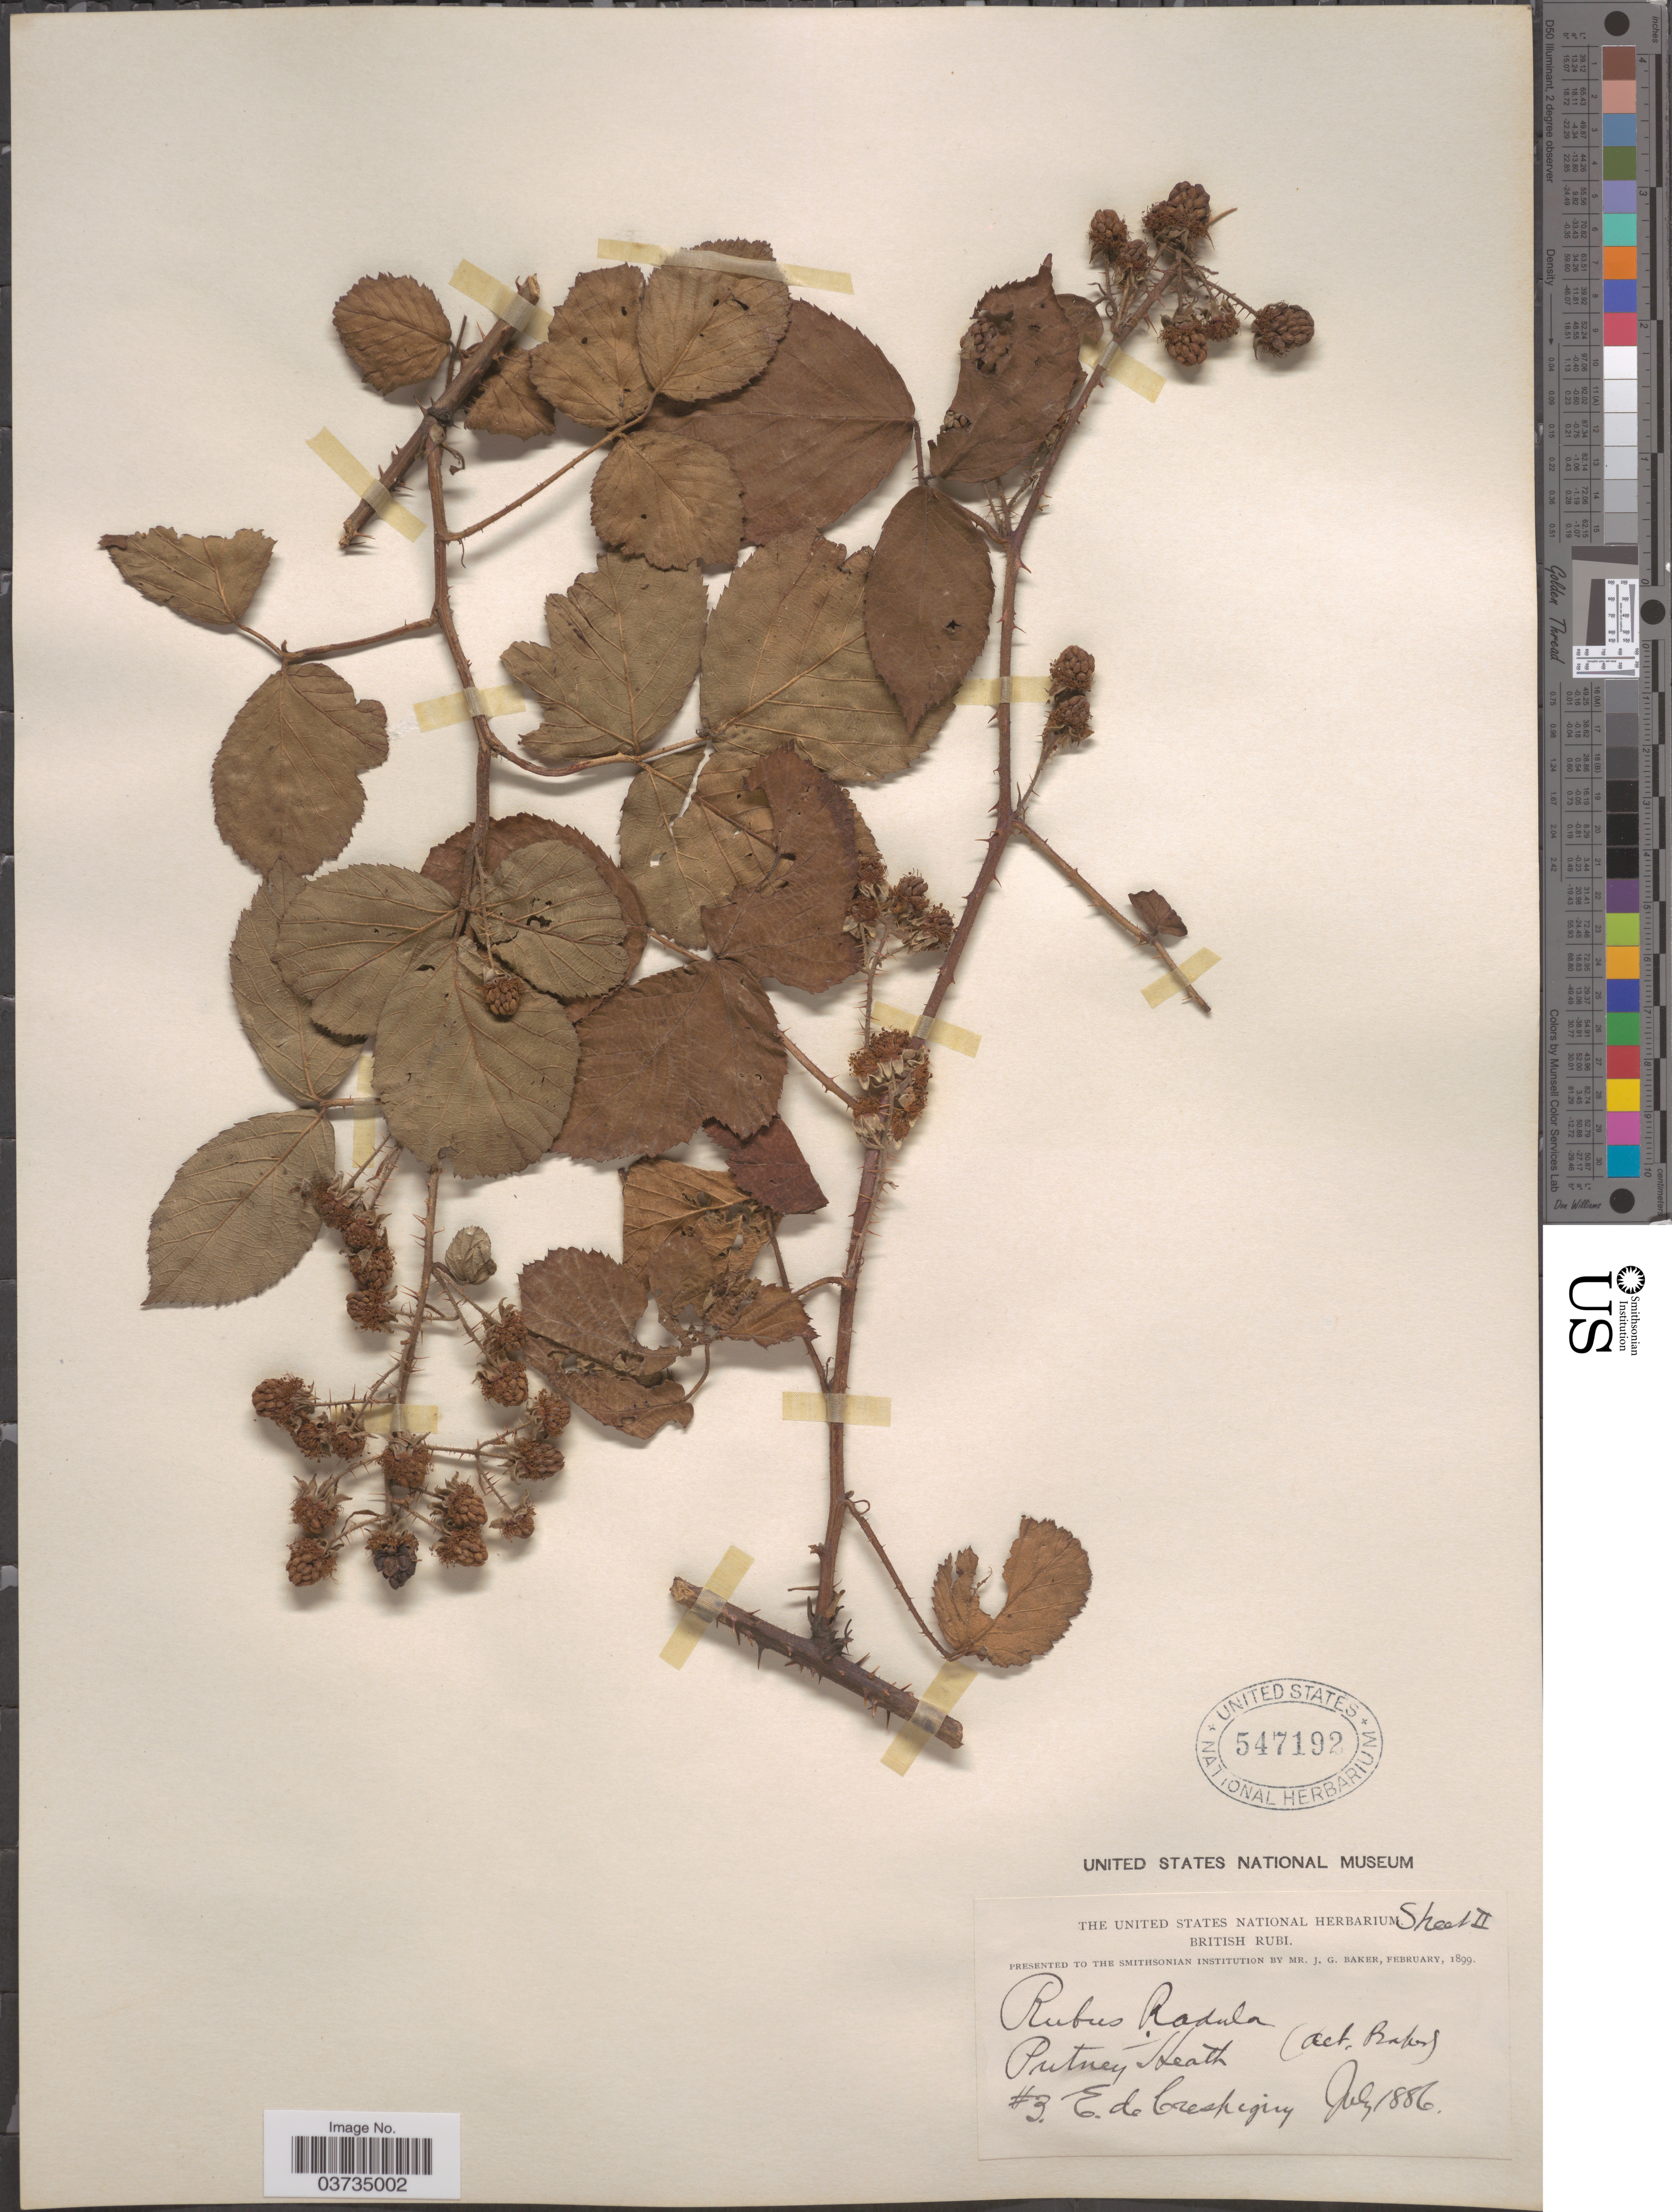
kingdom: Plantae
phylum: Tracheophyta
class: Magnoliopsida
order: Rosales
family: Rosaceae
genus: Rubus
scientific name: Rubus radula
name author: Weihe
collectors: E. de Crespigny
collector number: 3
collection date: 1886-07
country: United Kingdom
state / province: England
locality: Putney Heath.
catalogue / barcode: US 547192